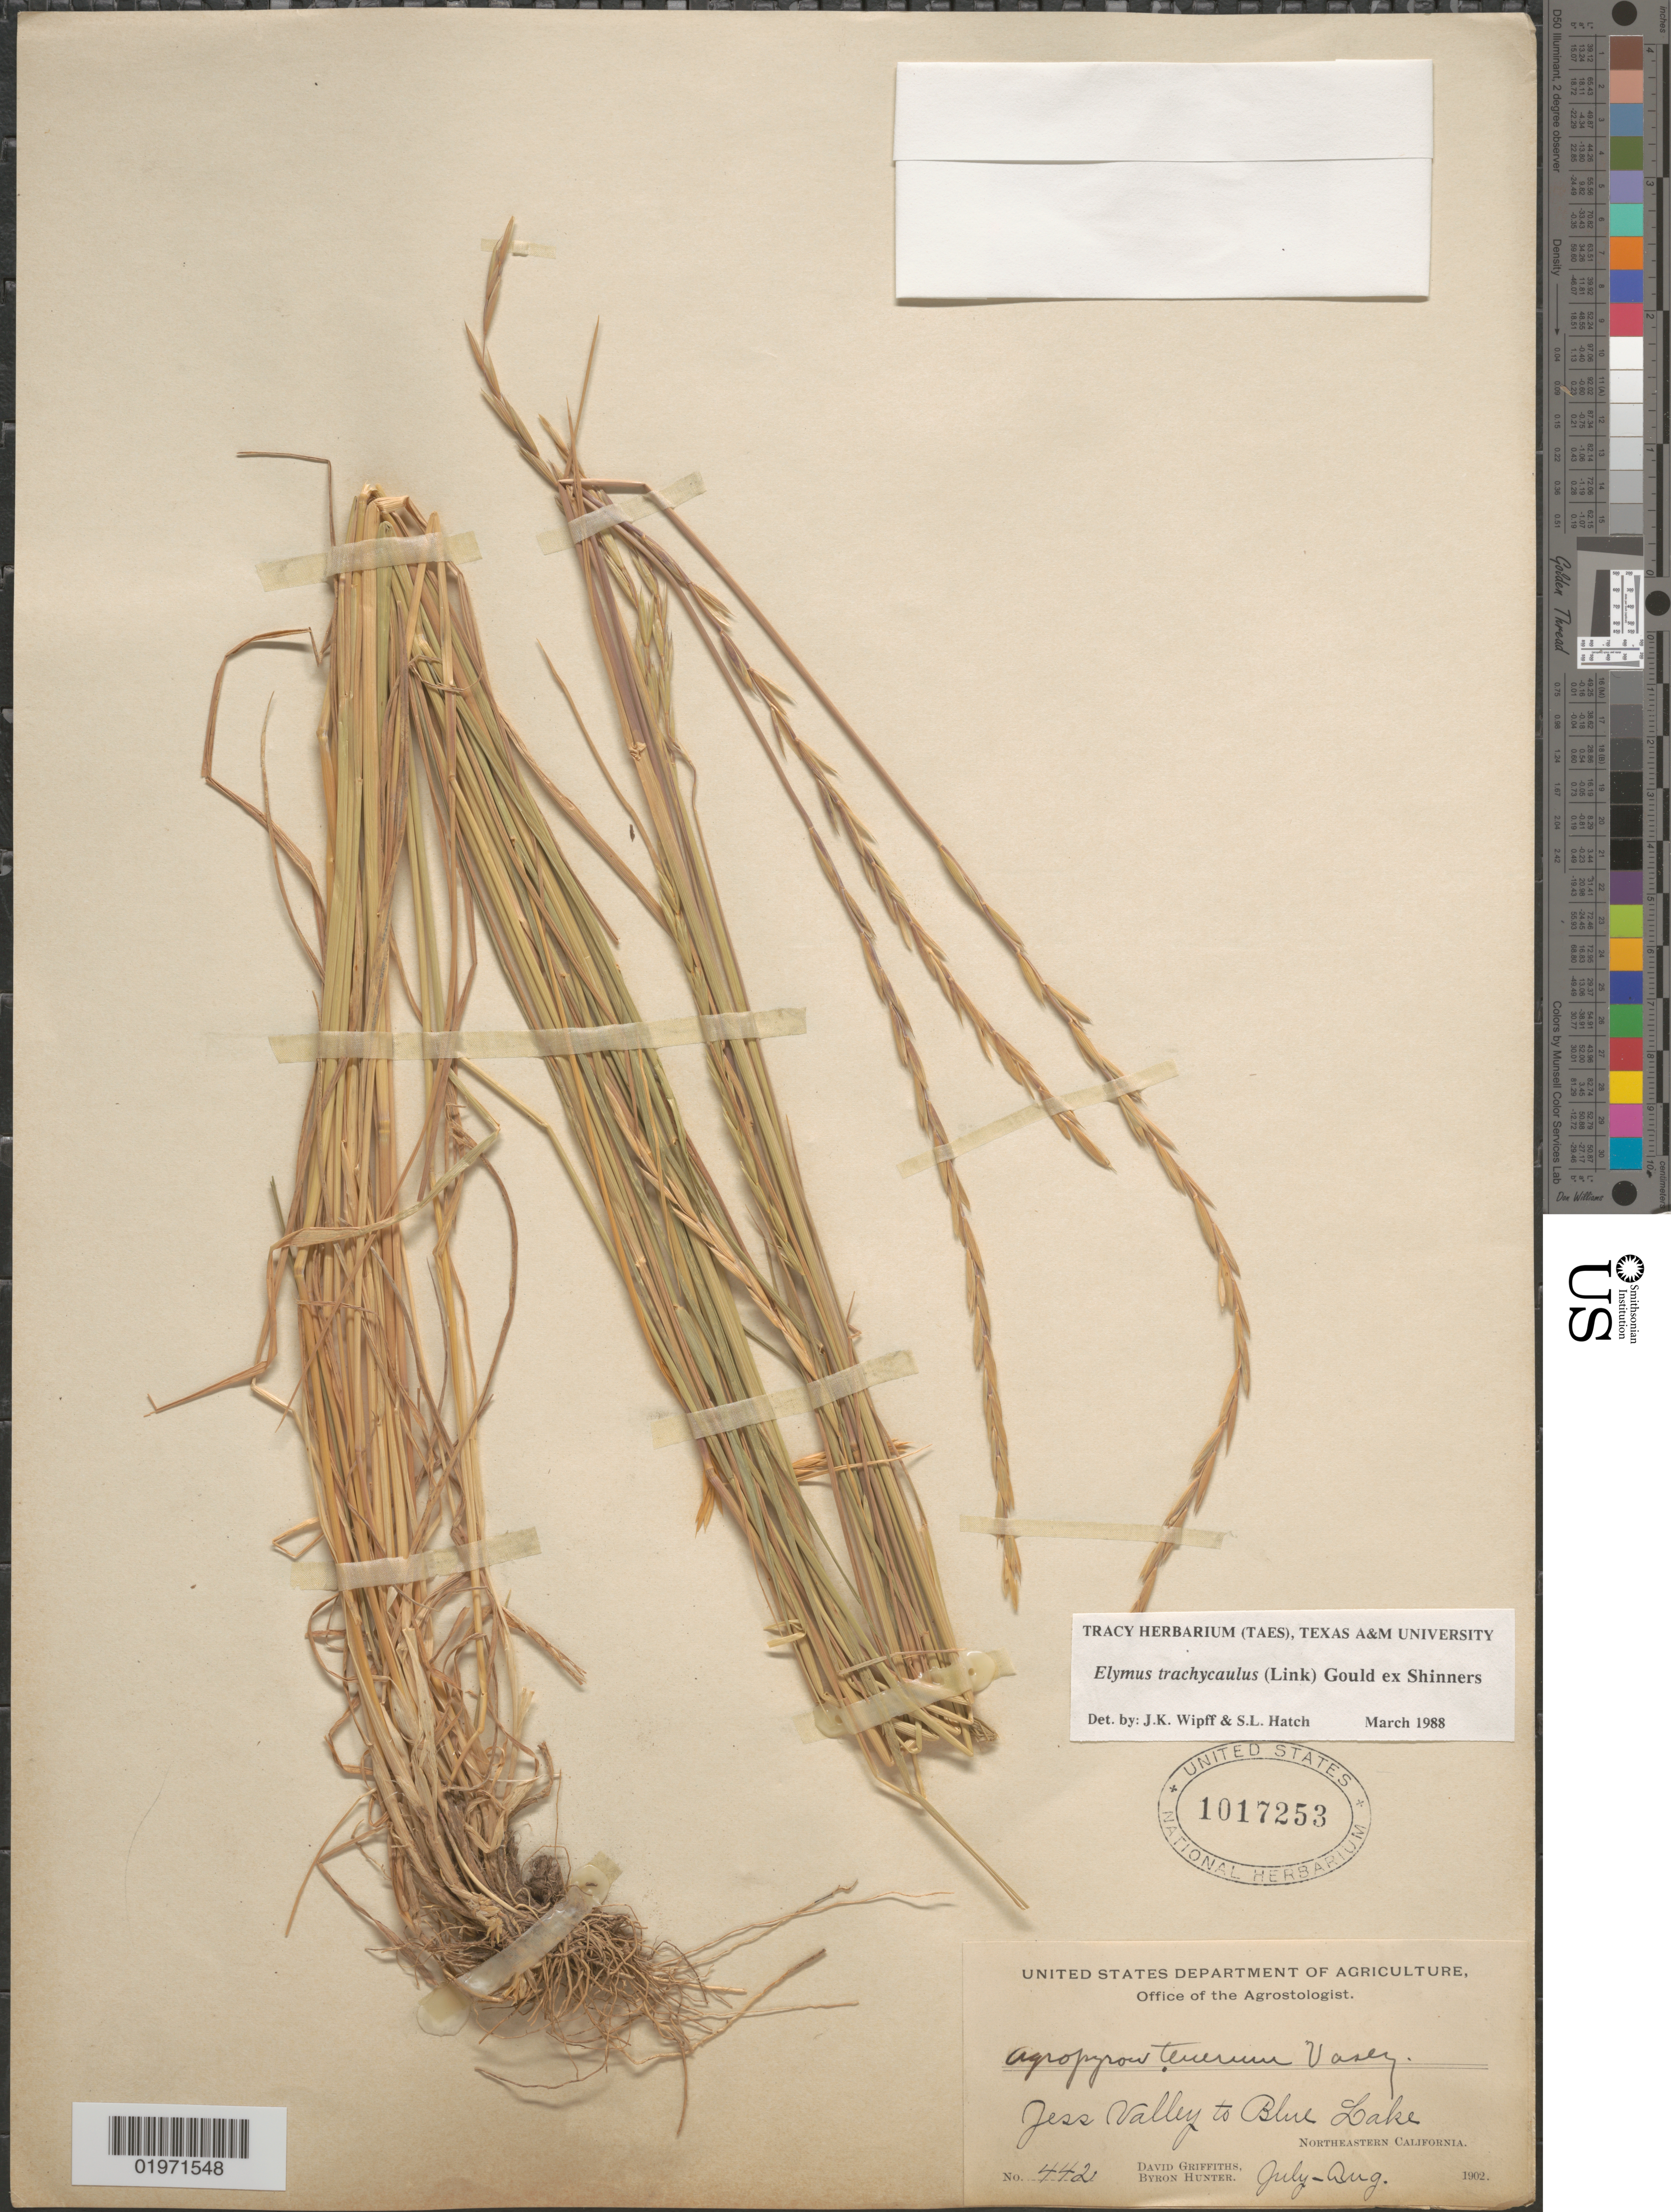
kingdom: Plantae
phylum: Tracheophyta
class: Liliopsida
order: Poales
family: Poaceae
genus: Elymus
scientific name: Elymus trachycaulus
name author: (Link) Gould ex Shinners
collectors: D. Griffiths & B. Hunter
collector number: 442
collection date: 1902-07/1902-08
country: United States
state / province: California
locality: Jess Valley to Blue Lake. Northeastern California.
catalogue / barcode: US 1017253